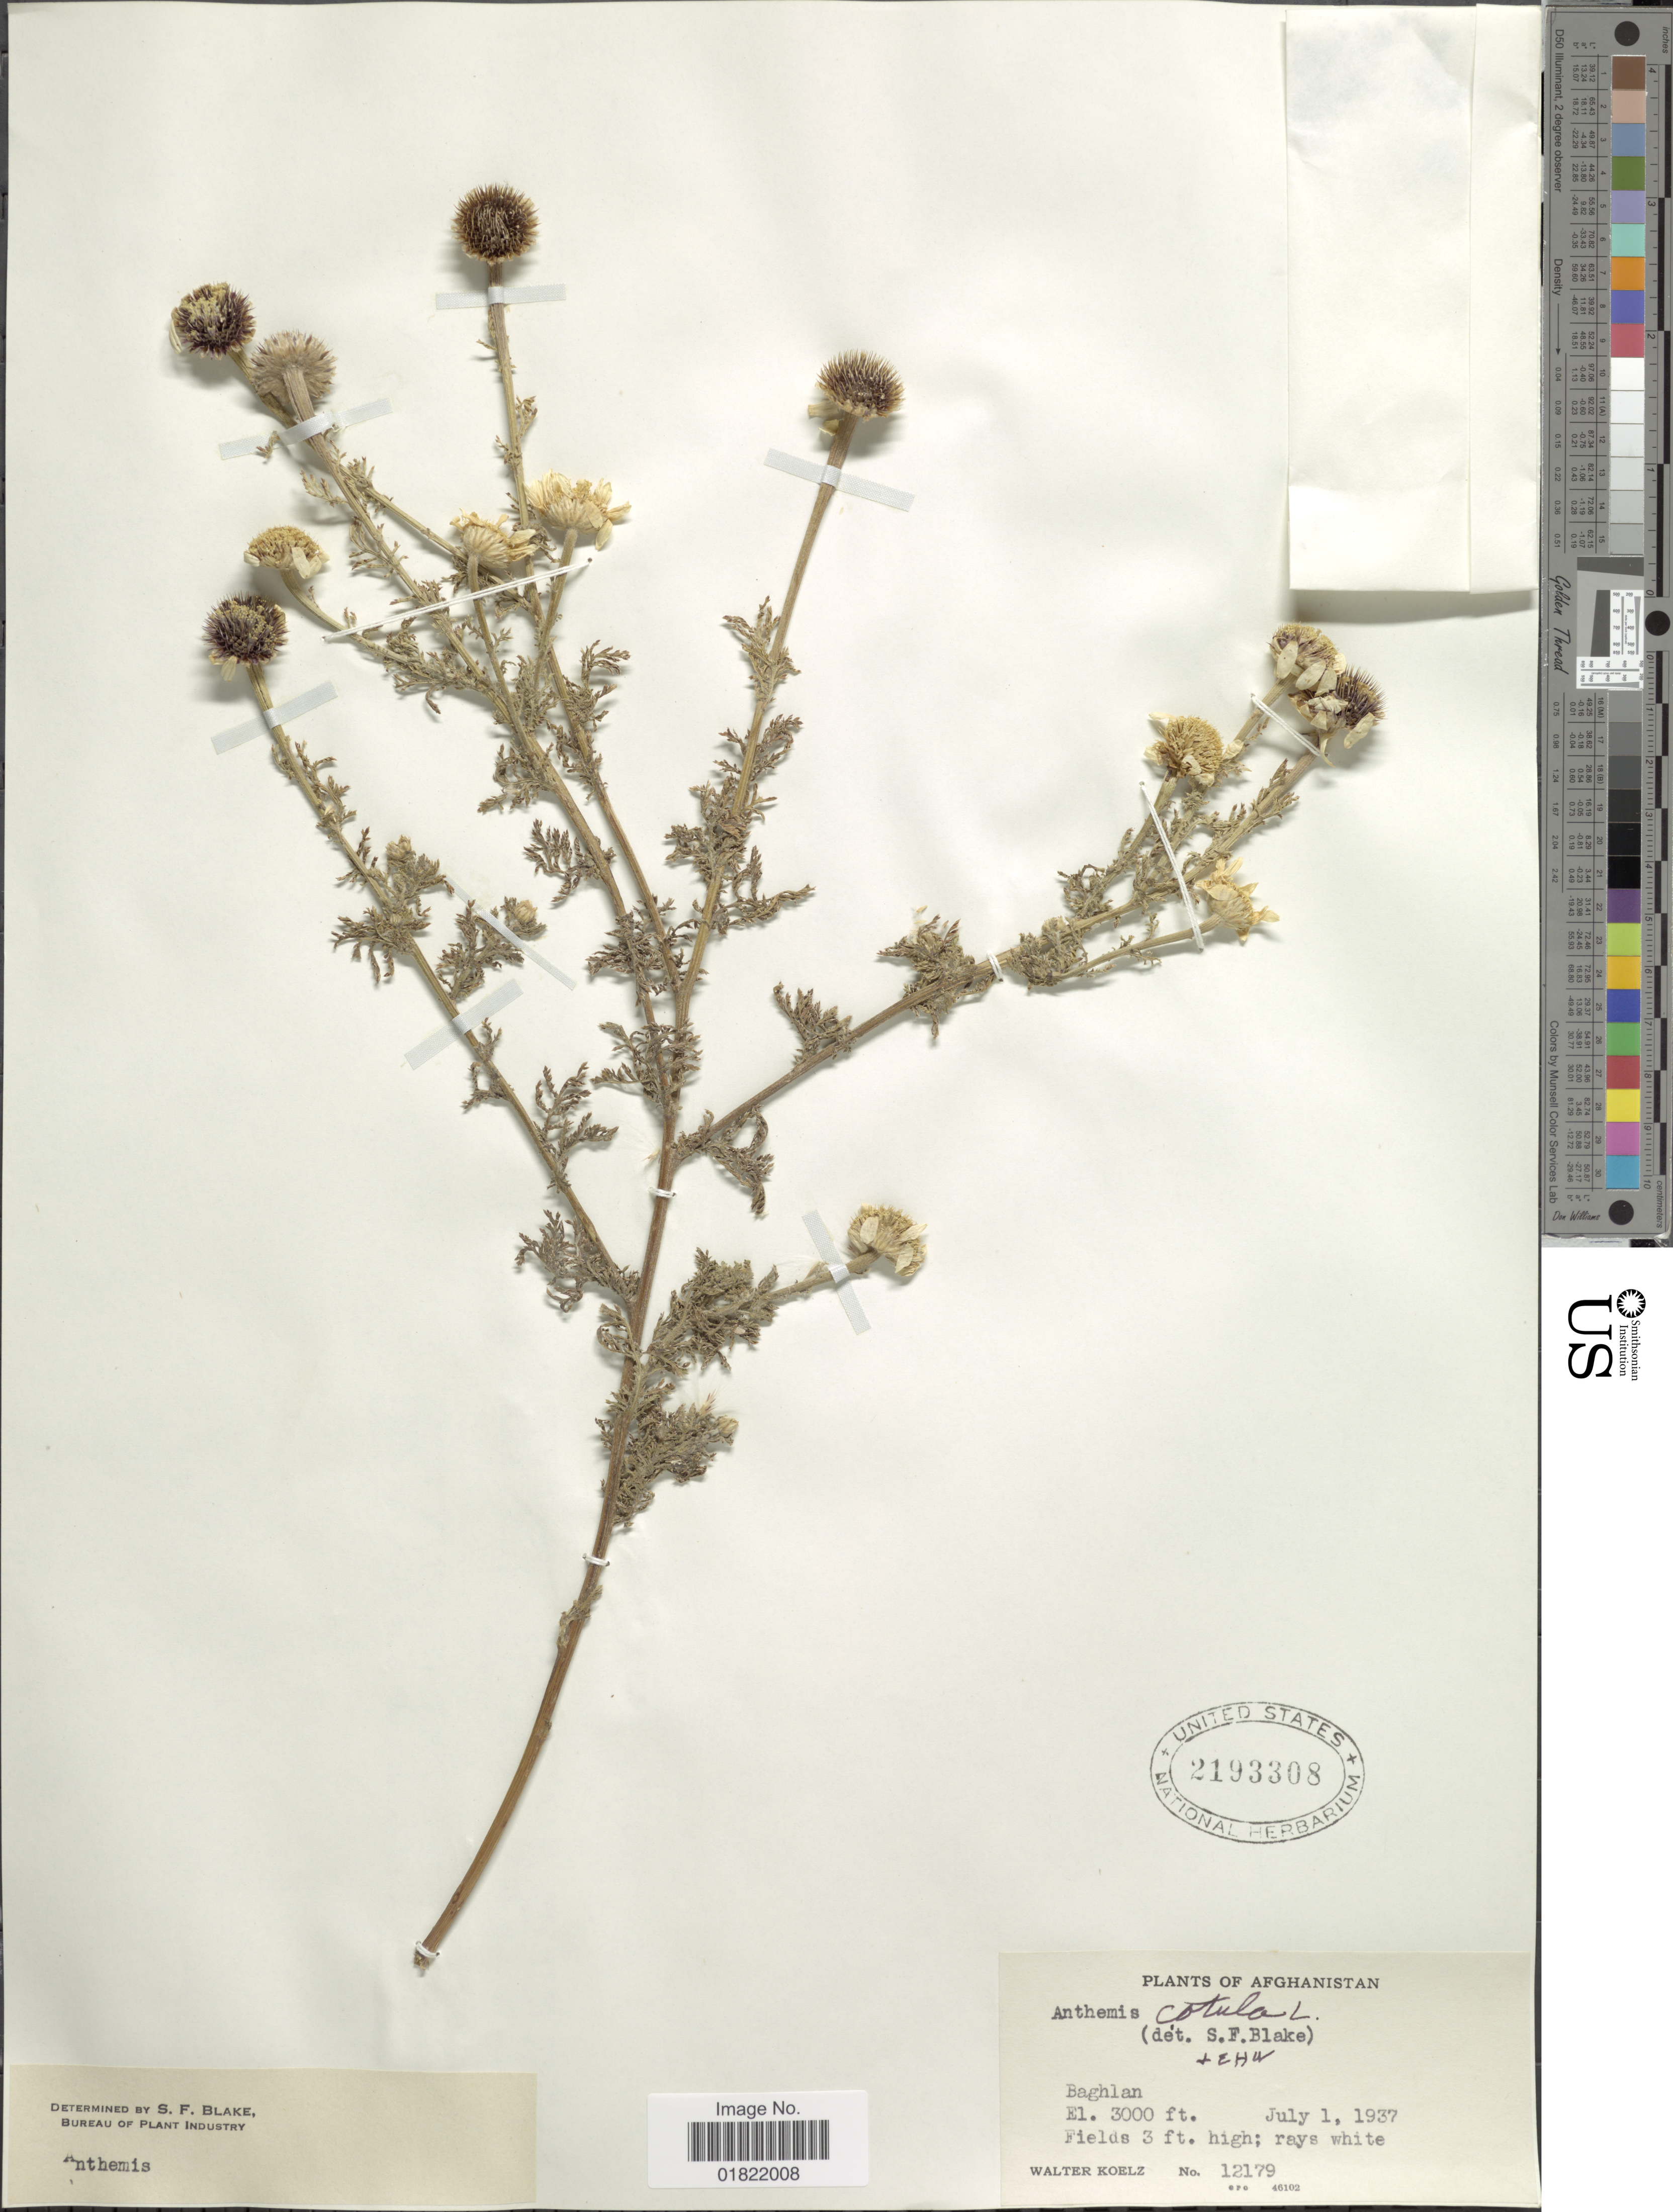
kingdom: Plantae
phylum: Tracheophyta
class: Magnoliopsida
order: Asterales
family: Asteraceae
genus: Anthemis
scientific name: Anthemis cotula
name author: L.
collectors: W. N. Koelz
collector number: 12179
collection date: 1937-07-01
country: Afghanistan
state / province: Baghlan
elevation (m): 914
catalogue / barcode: US 2193308